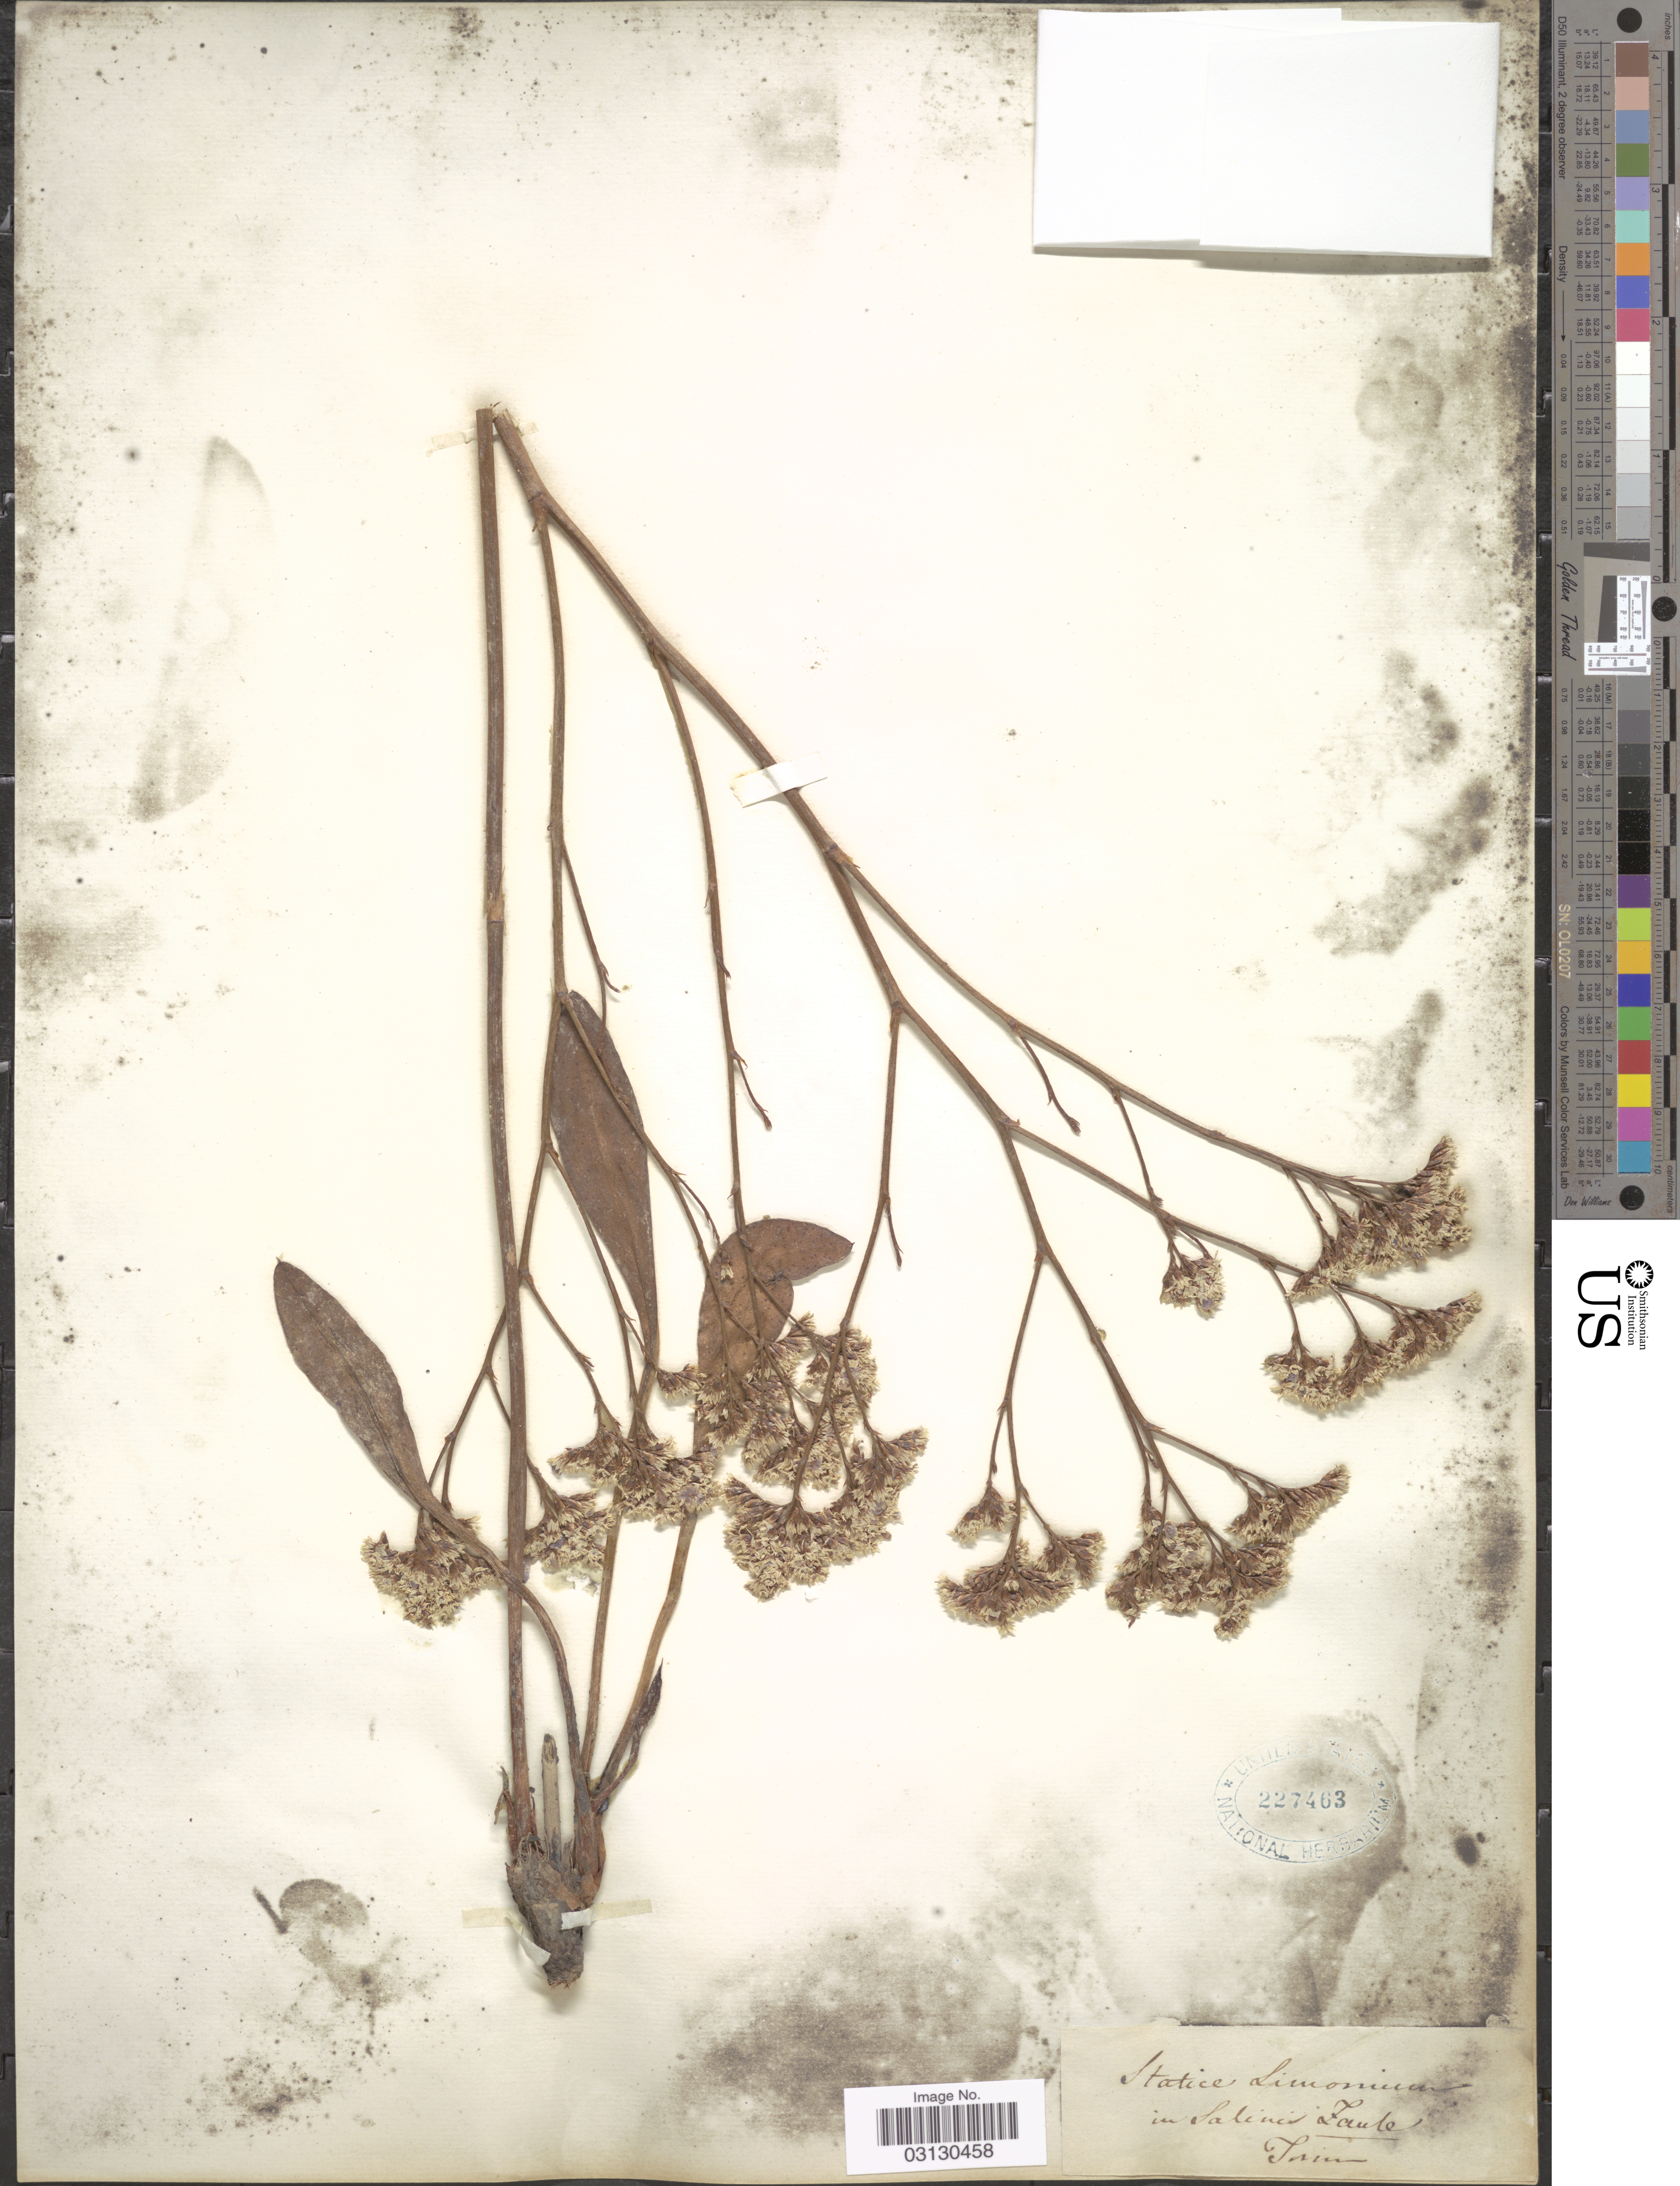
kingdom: Plantae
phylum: Tracheophyta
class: Magnoliopsida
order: Caryophyllales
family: Plumbaginaceae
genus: Limonium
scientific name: Limonium limonium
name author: (L.) A.Lyons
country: Italy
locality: In Salinco Zaule.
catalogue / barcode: US 227463